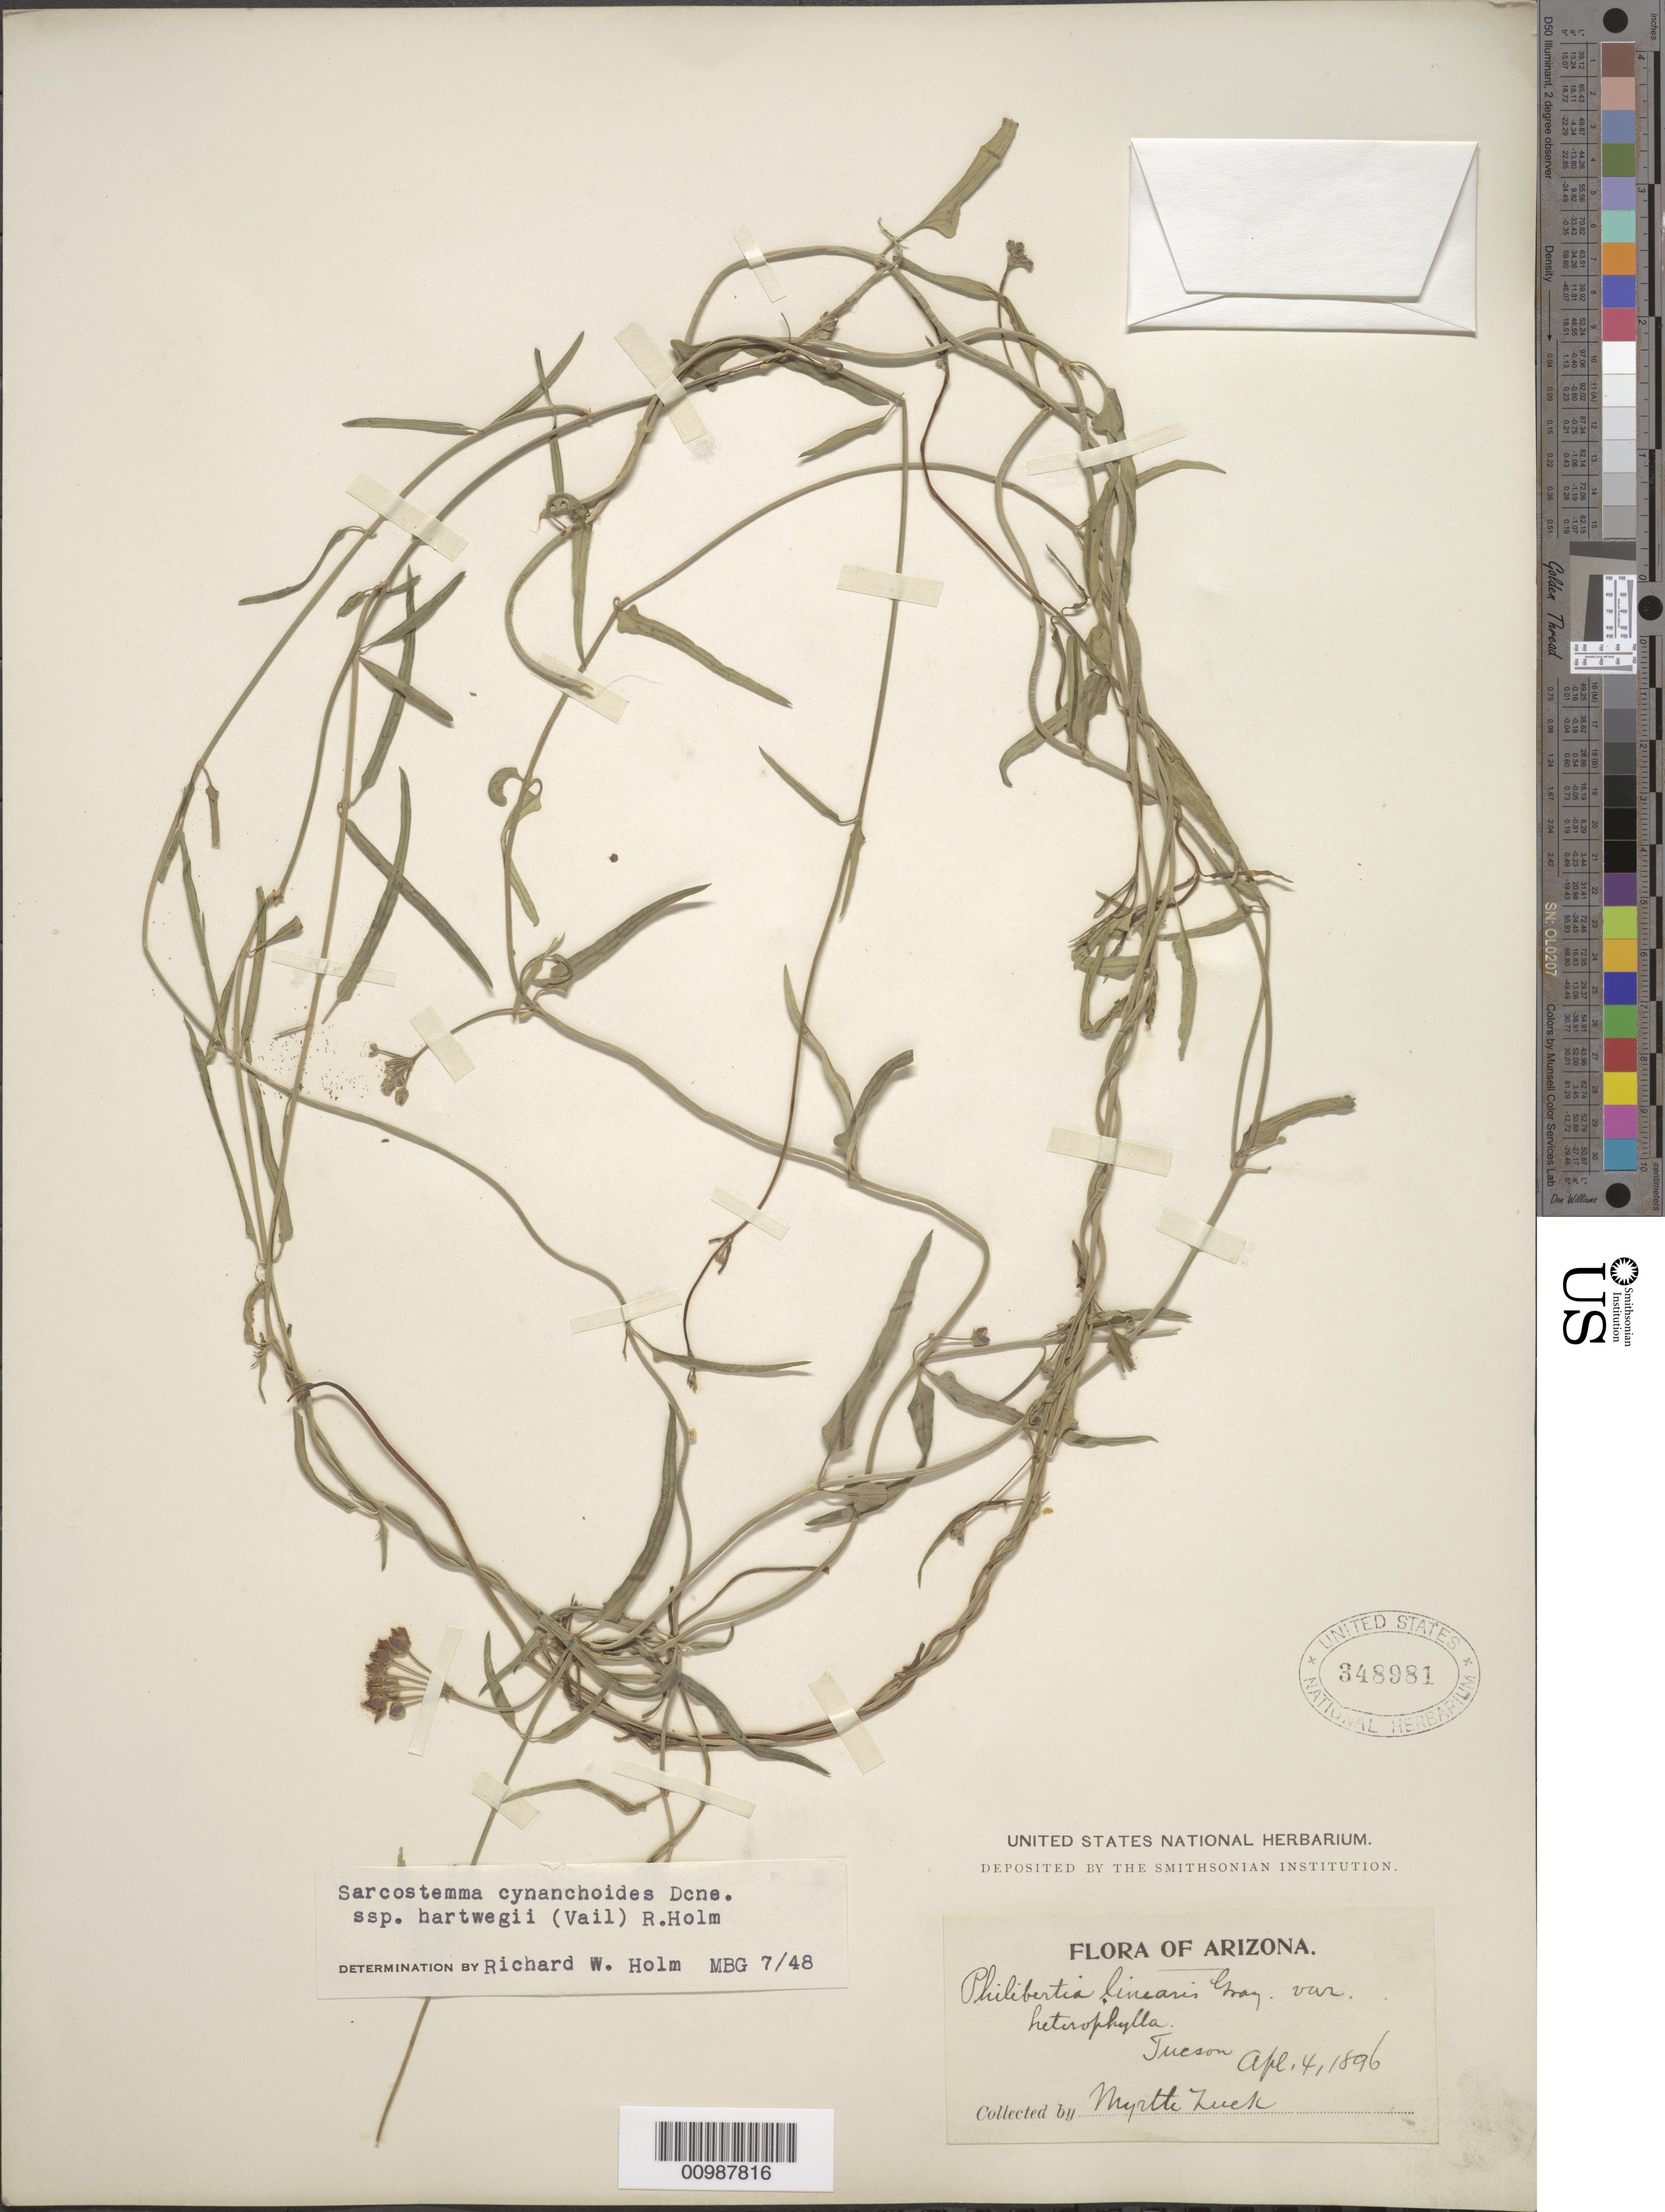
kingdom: Plantae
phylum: Tracheophyta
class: Magnoliopsida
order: Gentianales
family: Apocynaceae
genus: Sarcostemma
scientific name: Sarcostemma cynanchoides subsp. hartwegii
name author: (Vail) R.W. Holm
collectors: M. Zuck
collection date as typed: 04 Apr 1896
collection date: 1896-04-04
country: United States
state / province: Arizona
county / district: Pima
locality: Tucson.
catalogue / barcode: US 848981